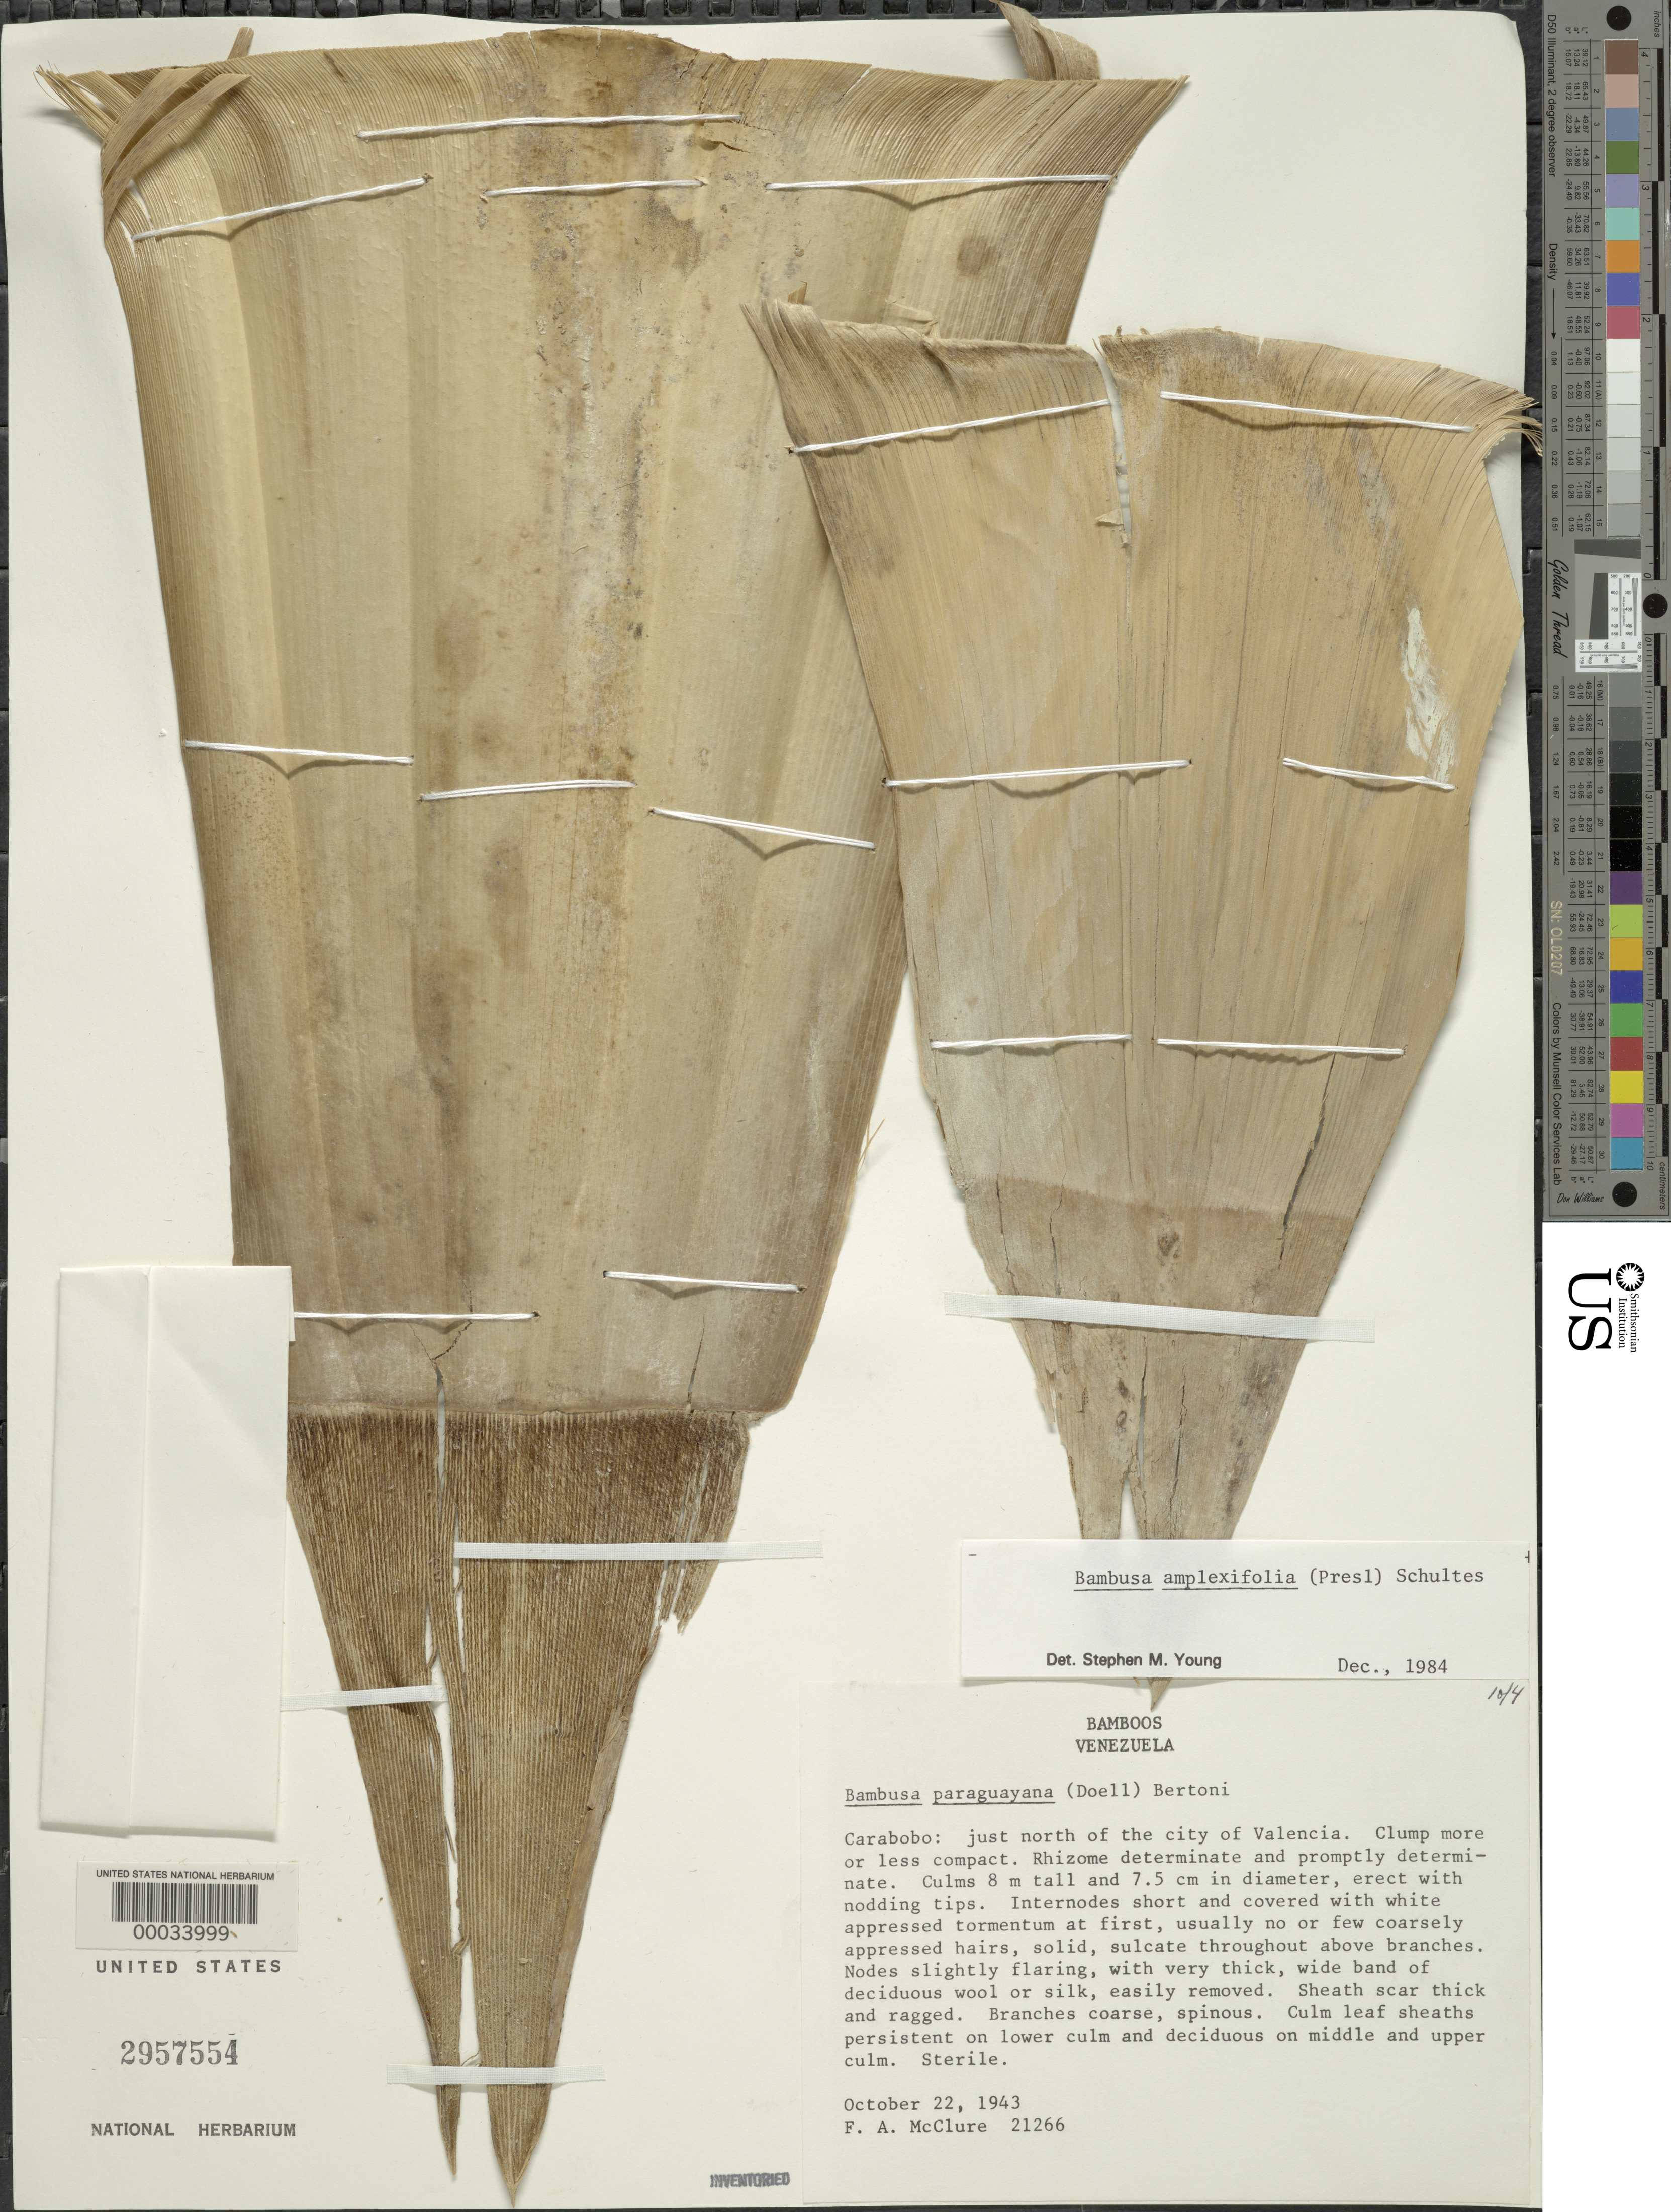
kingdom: Plantae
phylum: Tracheophyta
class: Liliopsida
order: Poales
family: Poaceae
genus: Guadua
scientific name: Guadua amplexifolia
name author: J. Presl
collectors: F. A. McClure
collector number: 21266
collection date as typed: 22 Oct 1943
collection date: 1943-10-22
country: Venezuela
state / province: Carabobo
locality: Valencia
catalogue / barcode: US 2957554